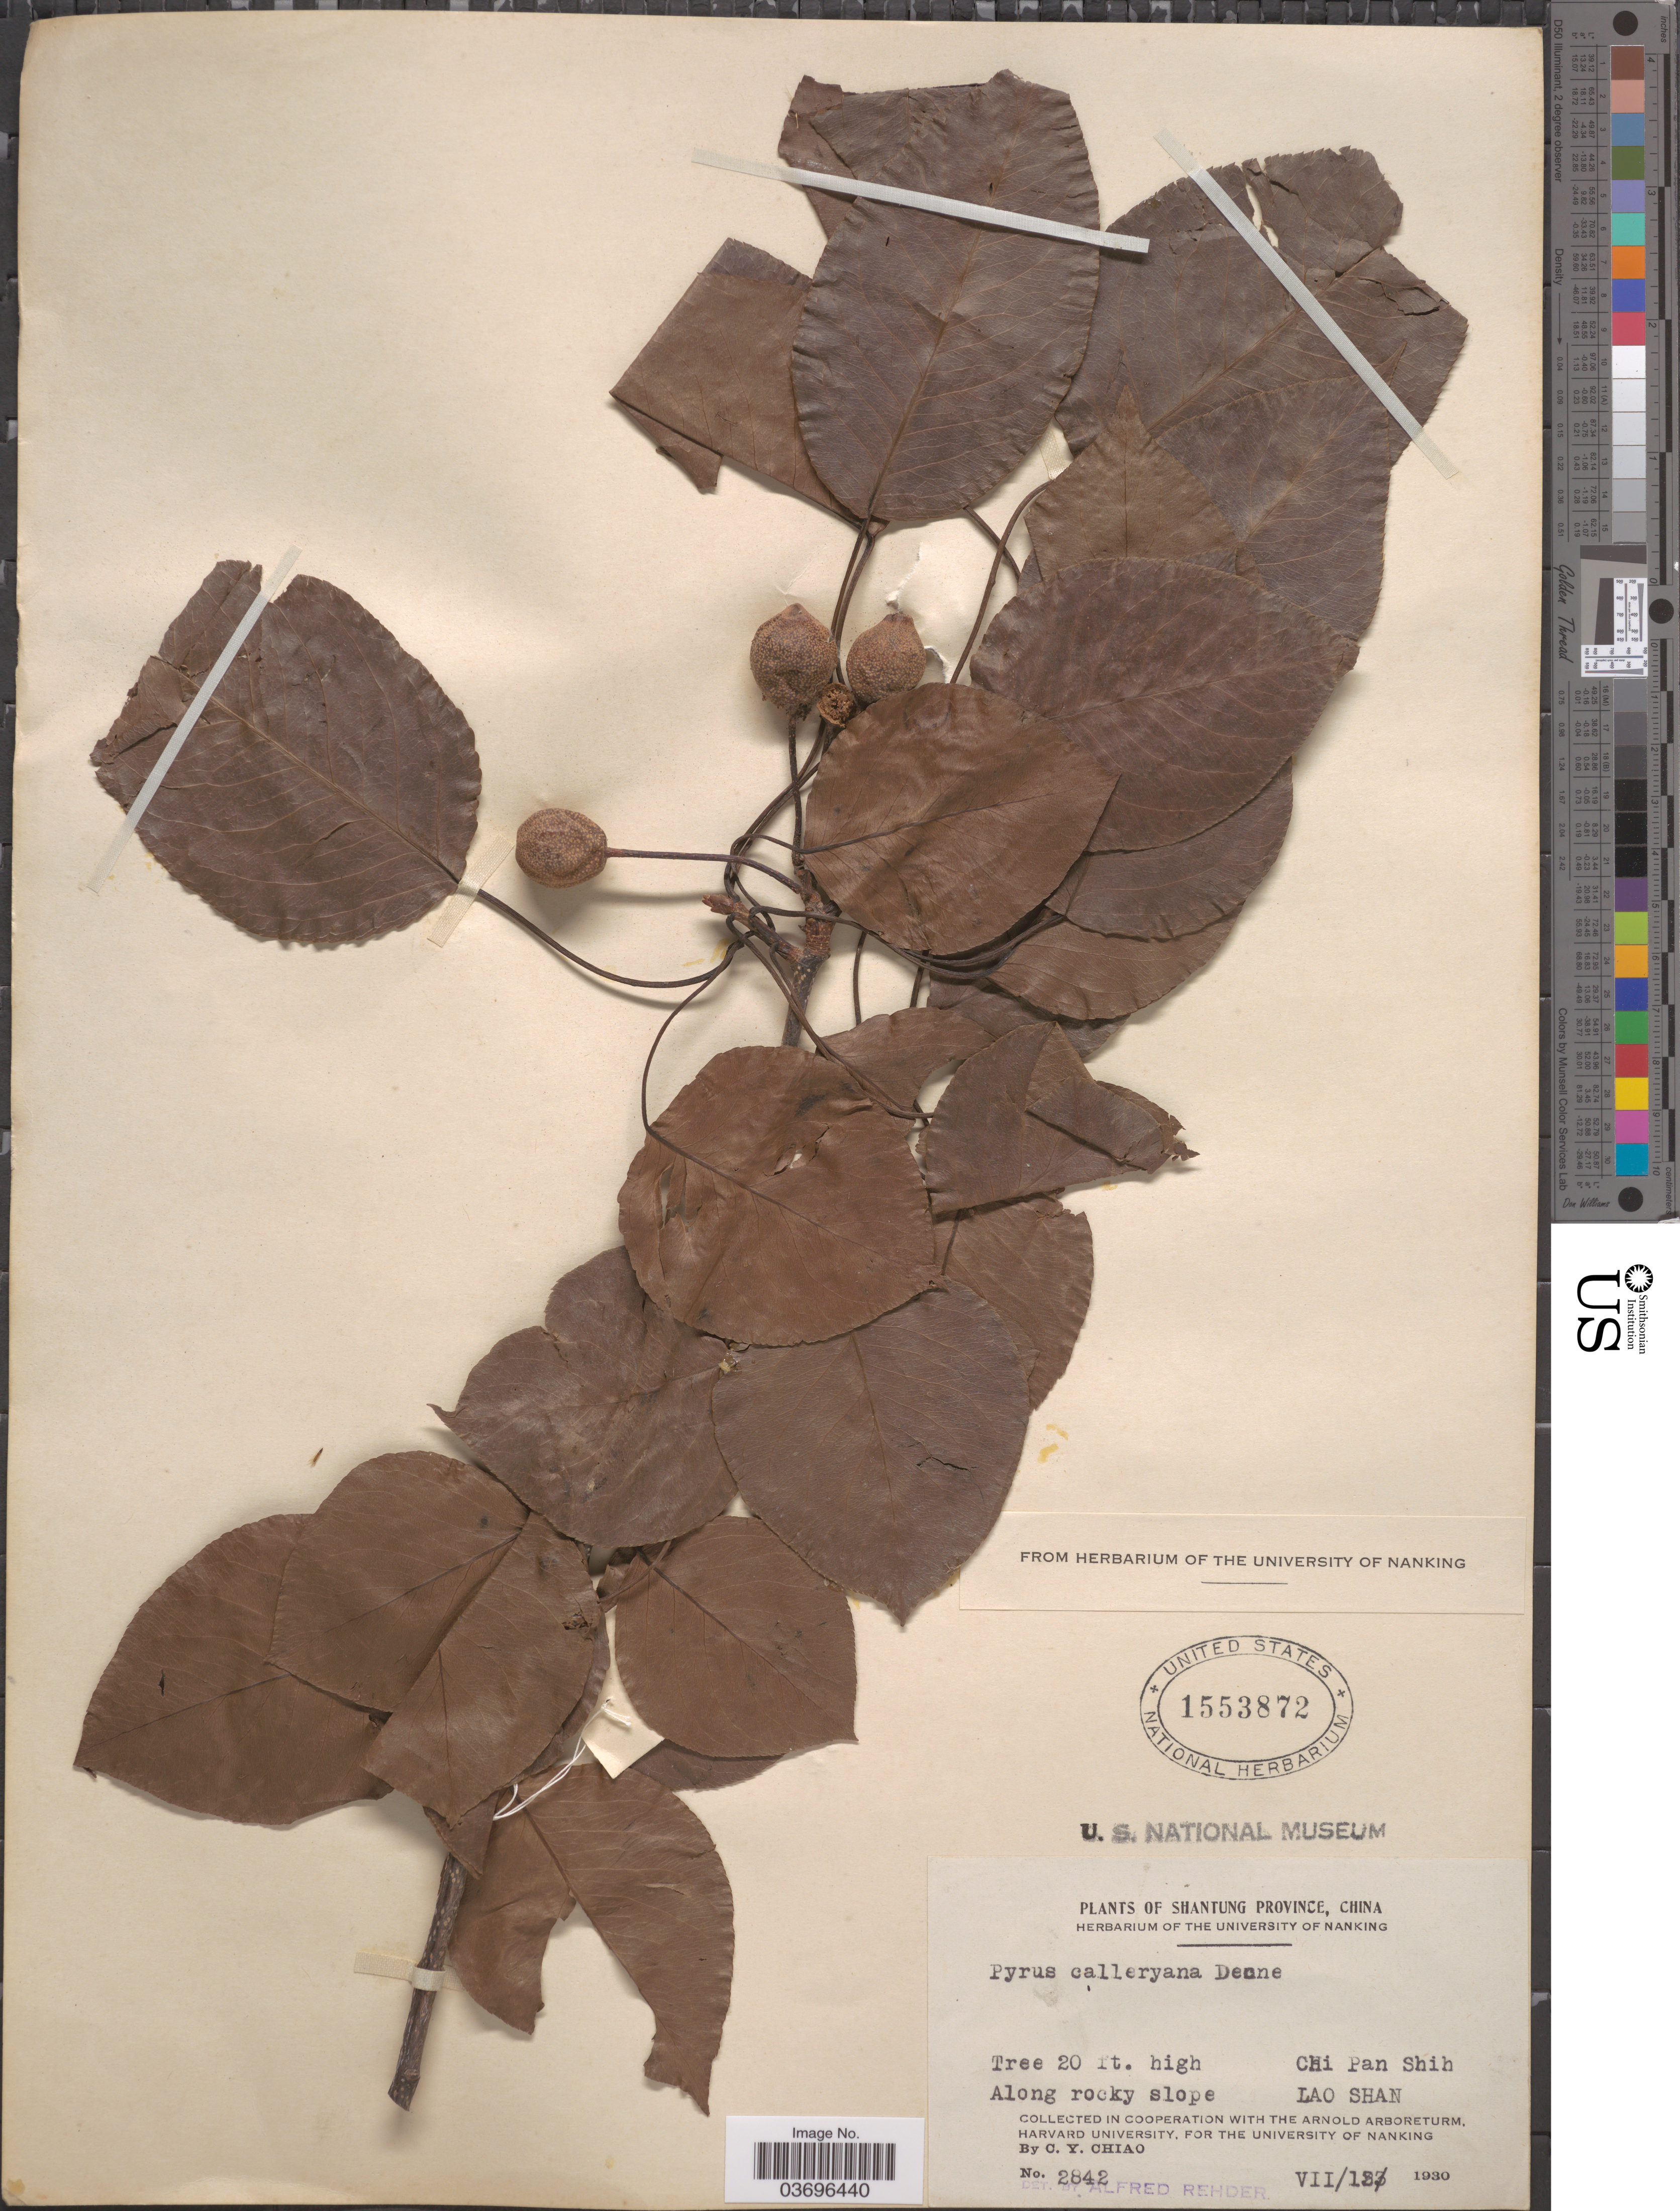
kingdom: Plantae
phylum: Tracheophyta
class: Magnoliopsida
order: Rosales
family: Rosaceae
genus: Pyrus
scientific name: Pyrus calleryana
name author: Decne.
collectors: C. Y. Chiao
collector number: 2842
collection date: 1930-07-13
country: China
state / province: Shandong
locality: Shantung Province. Chi Pan Shih, Lao Shan.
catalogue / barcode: US 1553872